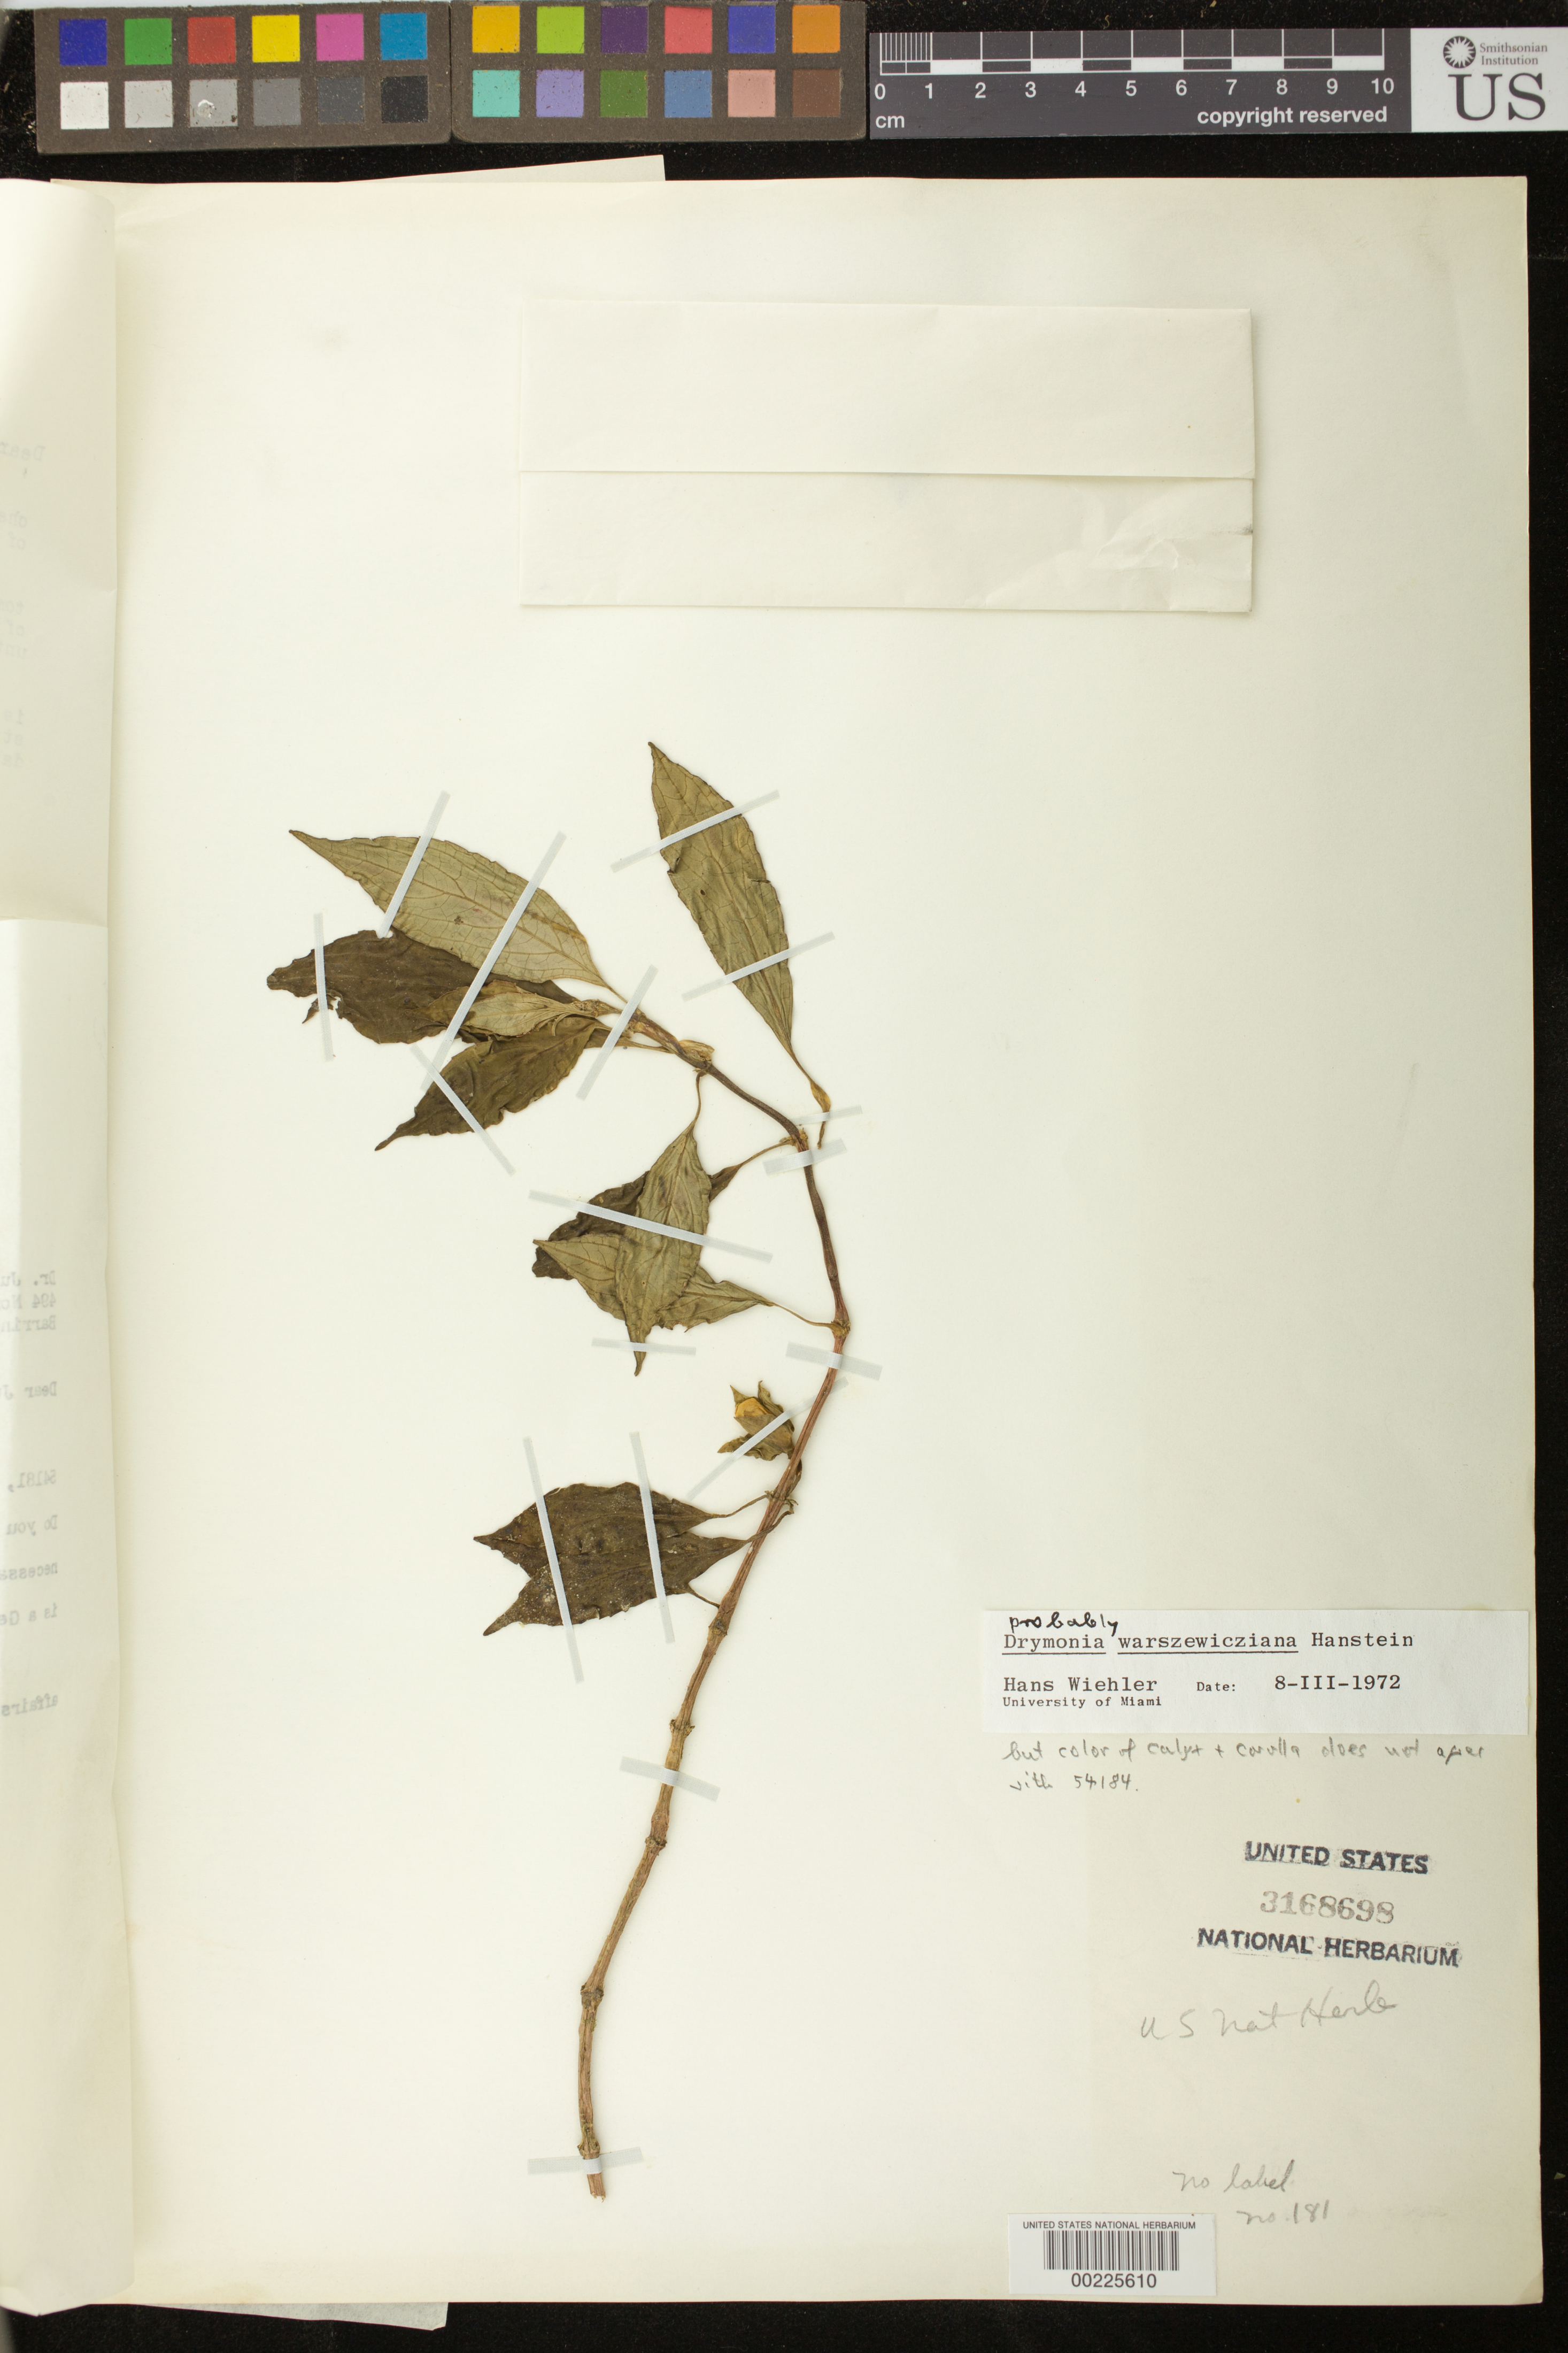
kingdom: Plantae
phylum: Tracheophyta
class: Magnoliopsida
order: Lamiales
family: Gesneriaceae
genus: Drymonia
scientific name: Drymonia warszewicziana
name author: Hanst.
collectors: J. Steyermark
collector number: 54184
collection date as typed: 27 Aug 1943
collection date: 1943-08-27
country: Ecuador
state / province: El Oro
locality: Cordillera de Dumarí, W & SW of Sambotambo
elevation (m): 1859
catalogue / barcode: US 3168698